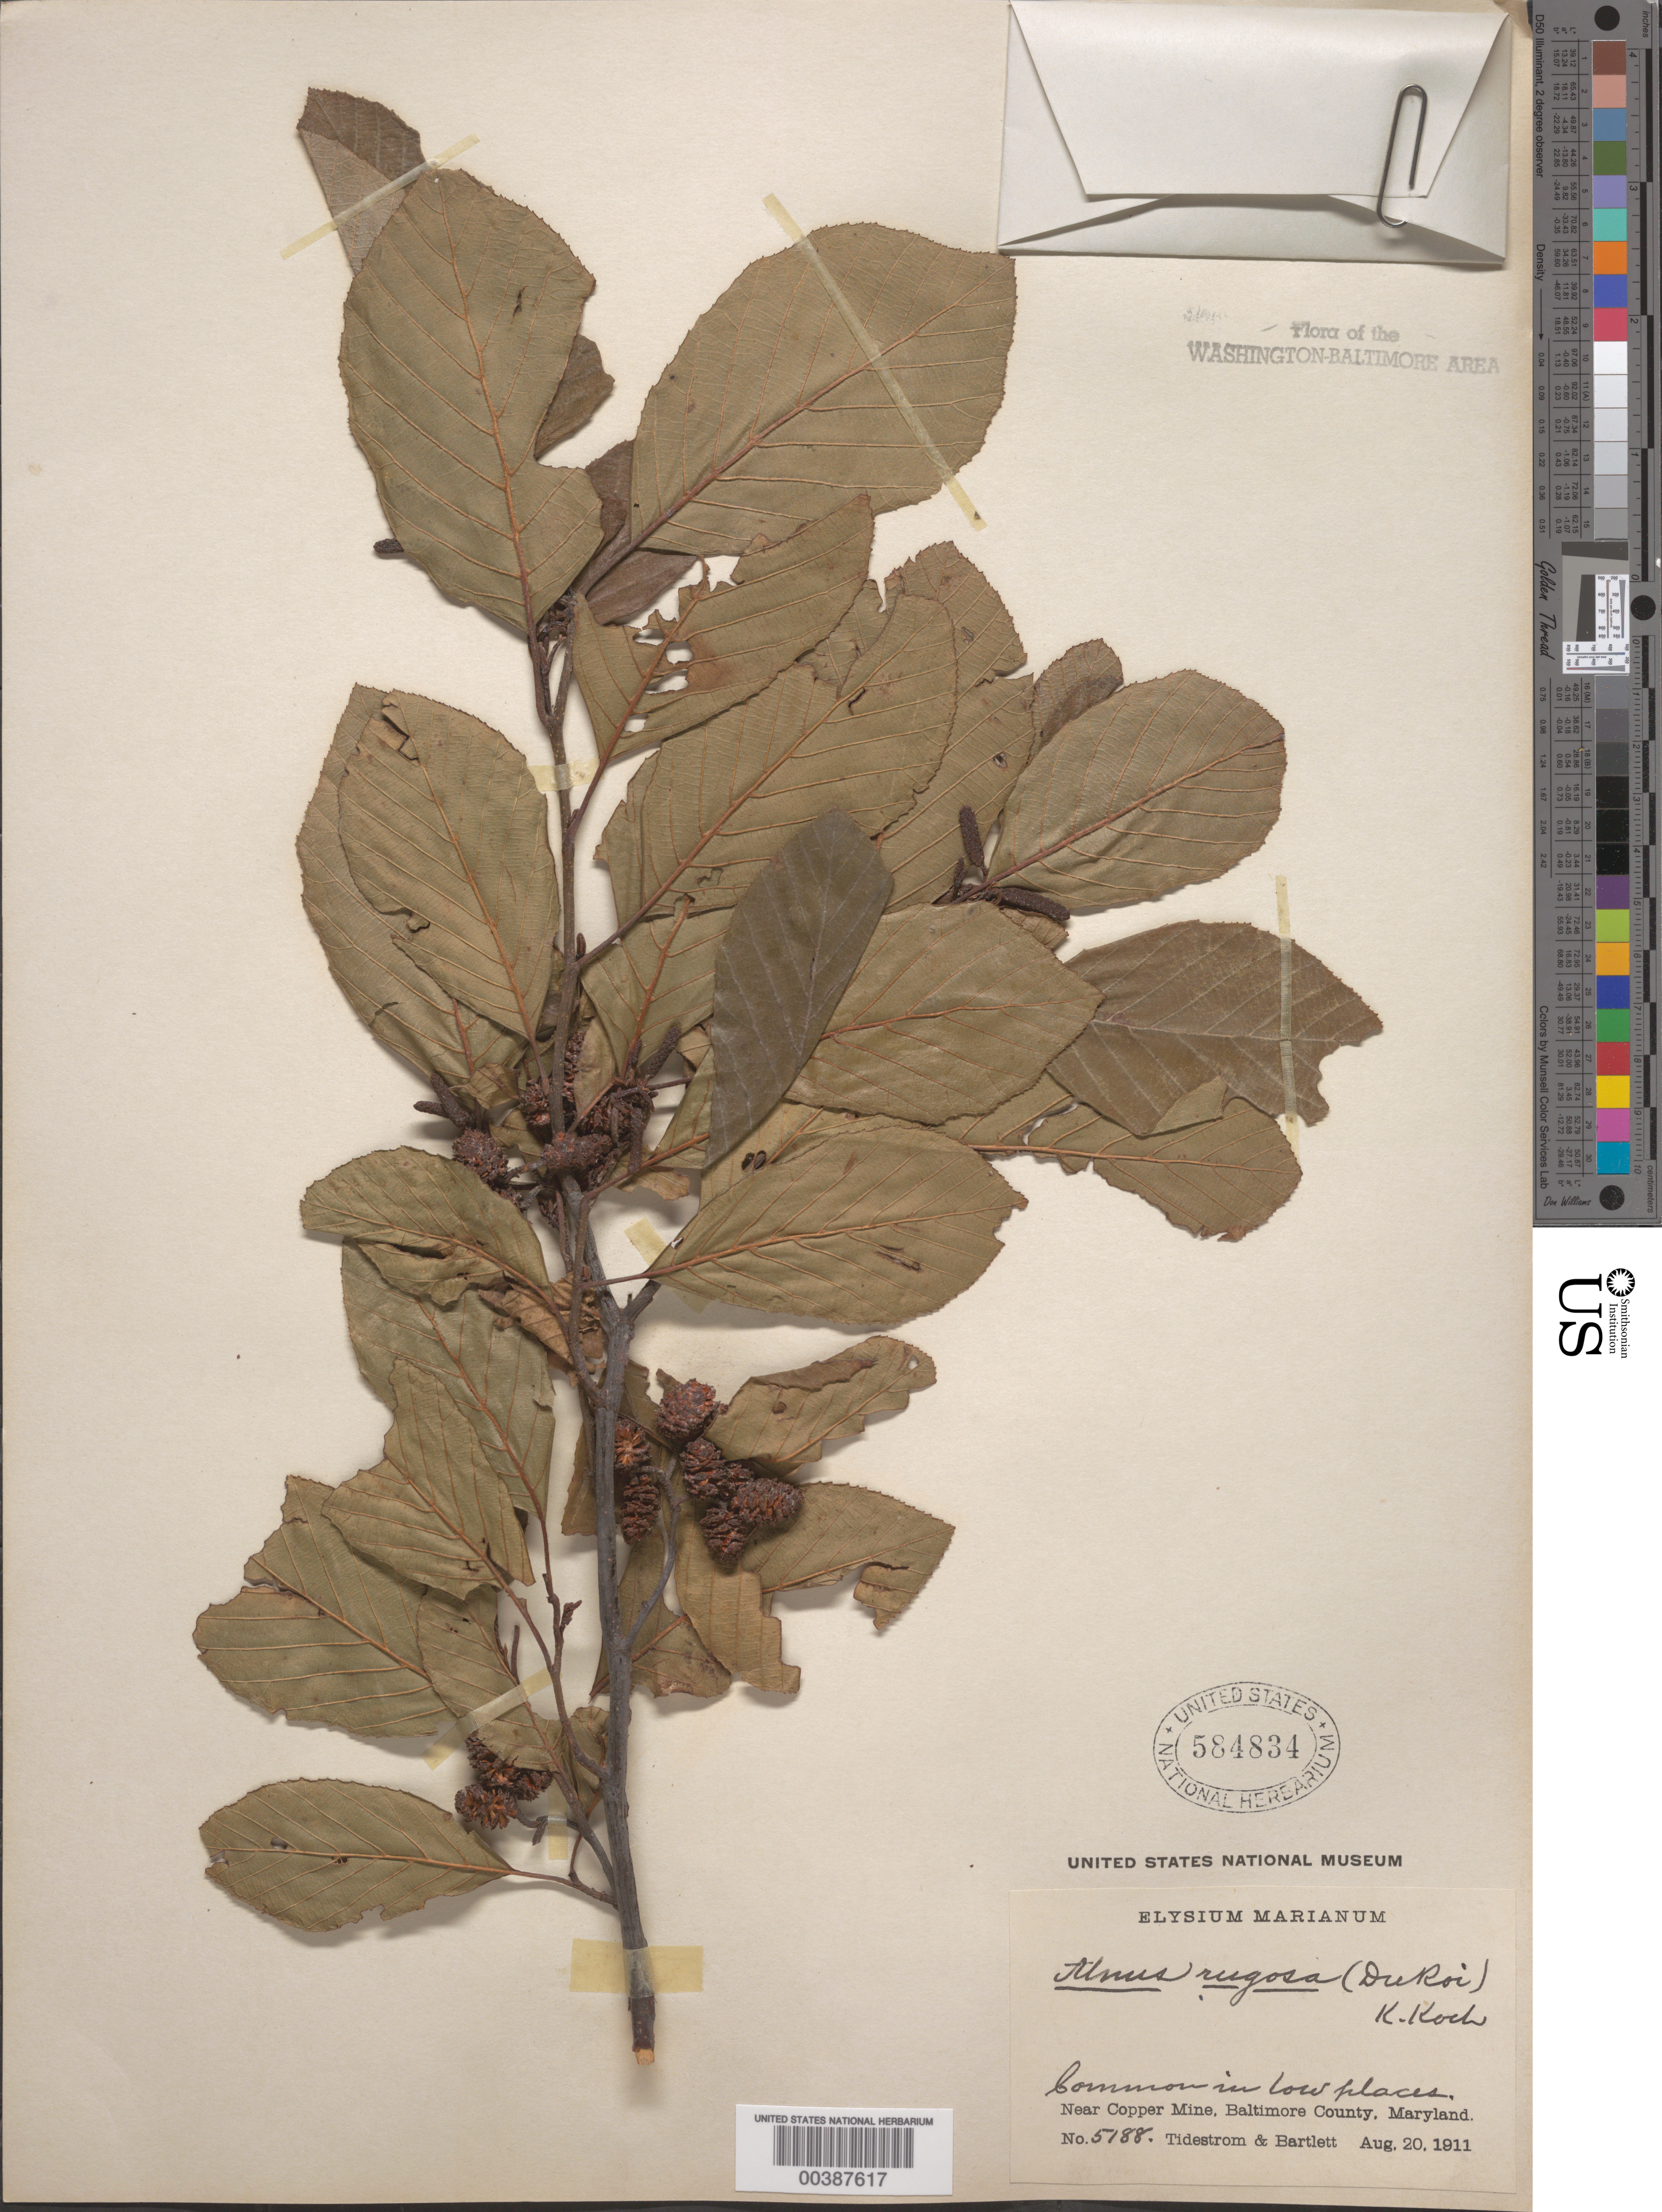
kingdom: Plantae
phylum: Tracheophyta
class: Magnoliopsida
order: Fagales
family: Betulaceae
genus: Alnus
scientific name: Alnus serrulata var. vulgaris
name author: Fernald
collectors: I. F. Tidestrom & H. H. Bartlett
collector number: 5188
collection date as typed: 20 Aug 1911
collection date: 1911-08-20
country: United States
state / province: Maryland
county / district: Baltimore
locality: Copper Mine vicinity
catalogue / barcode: US 584834